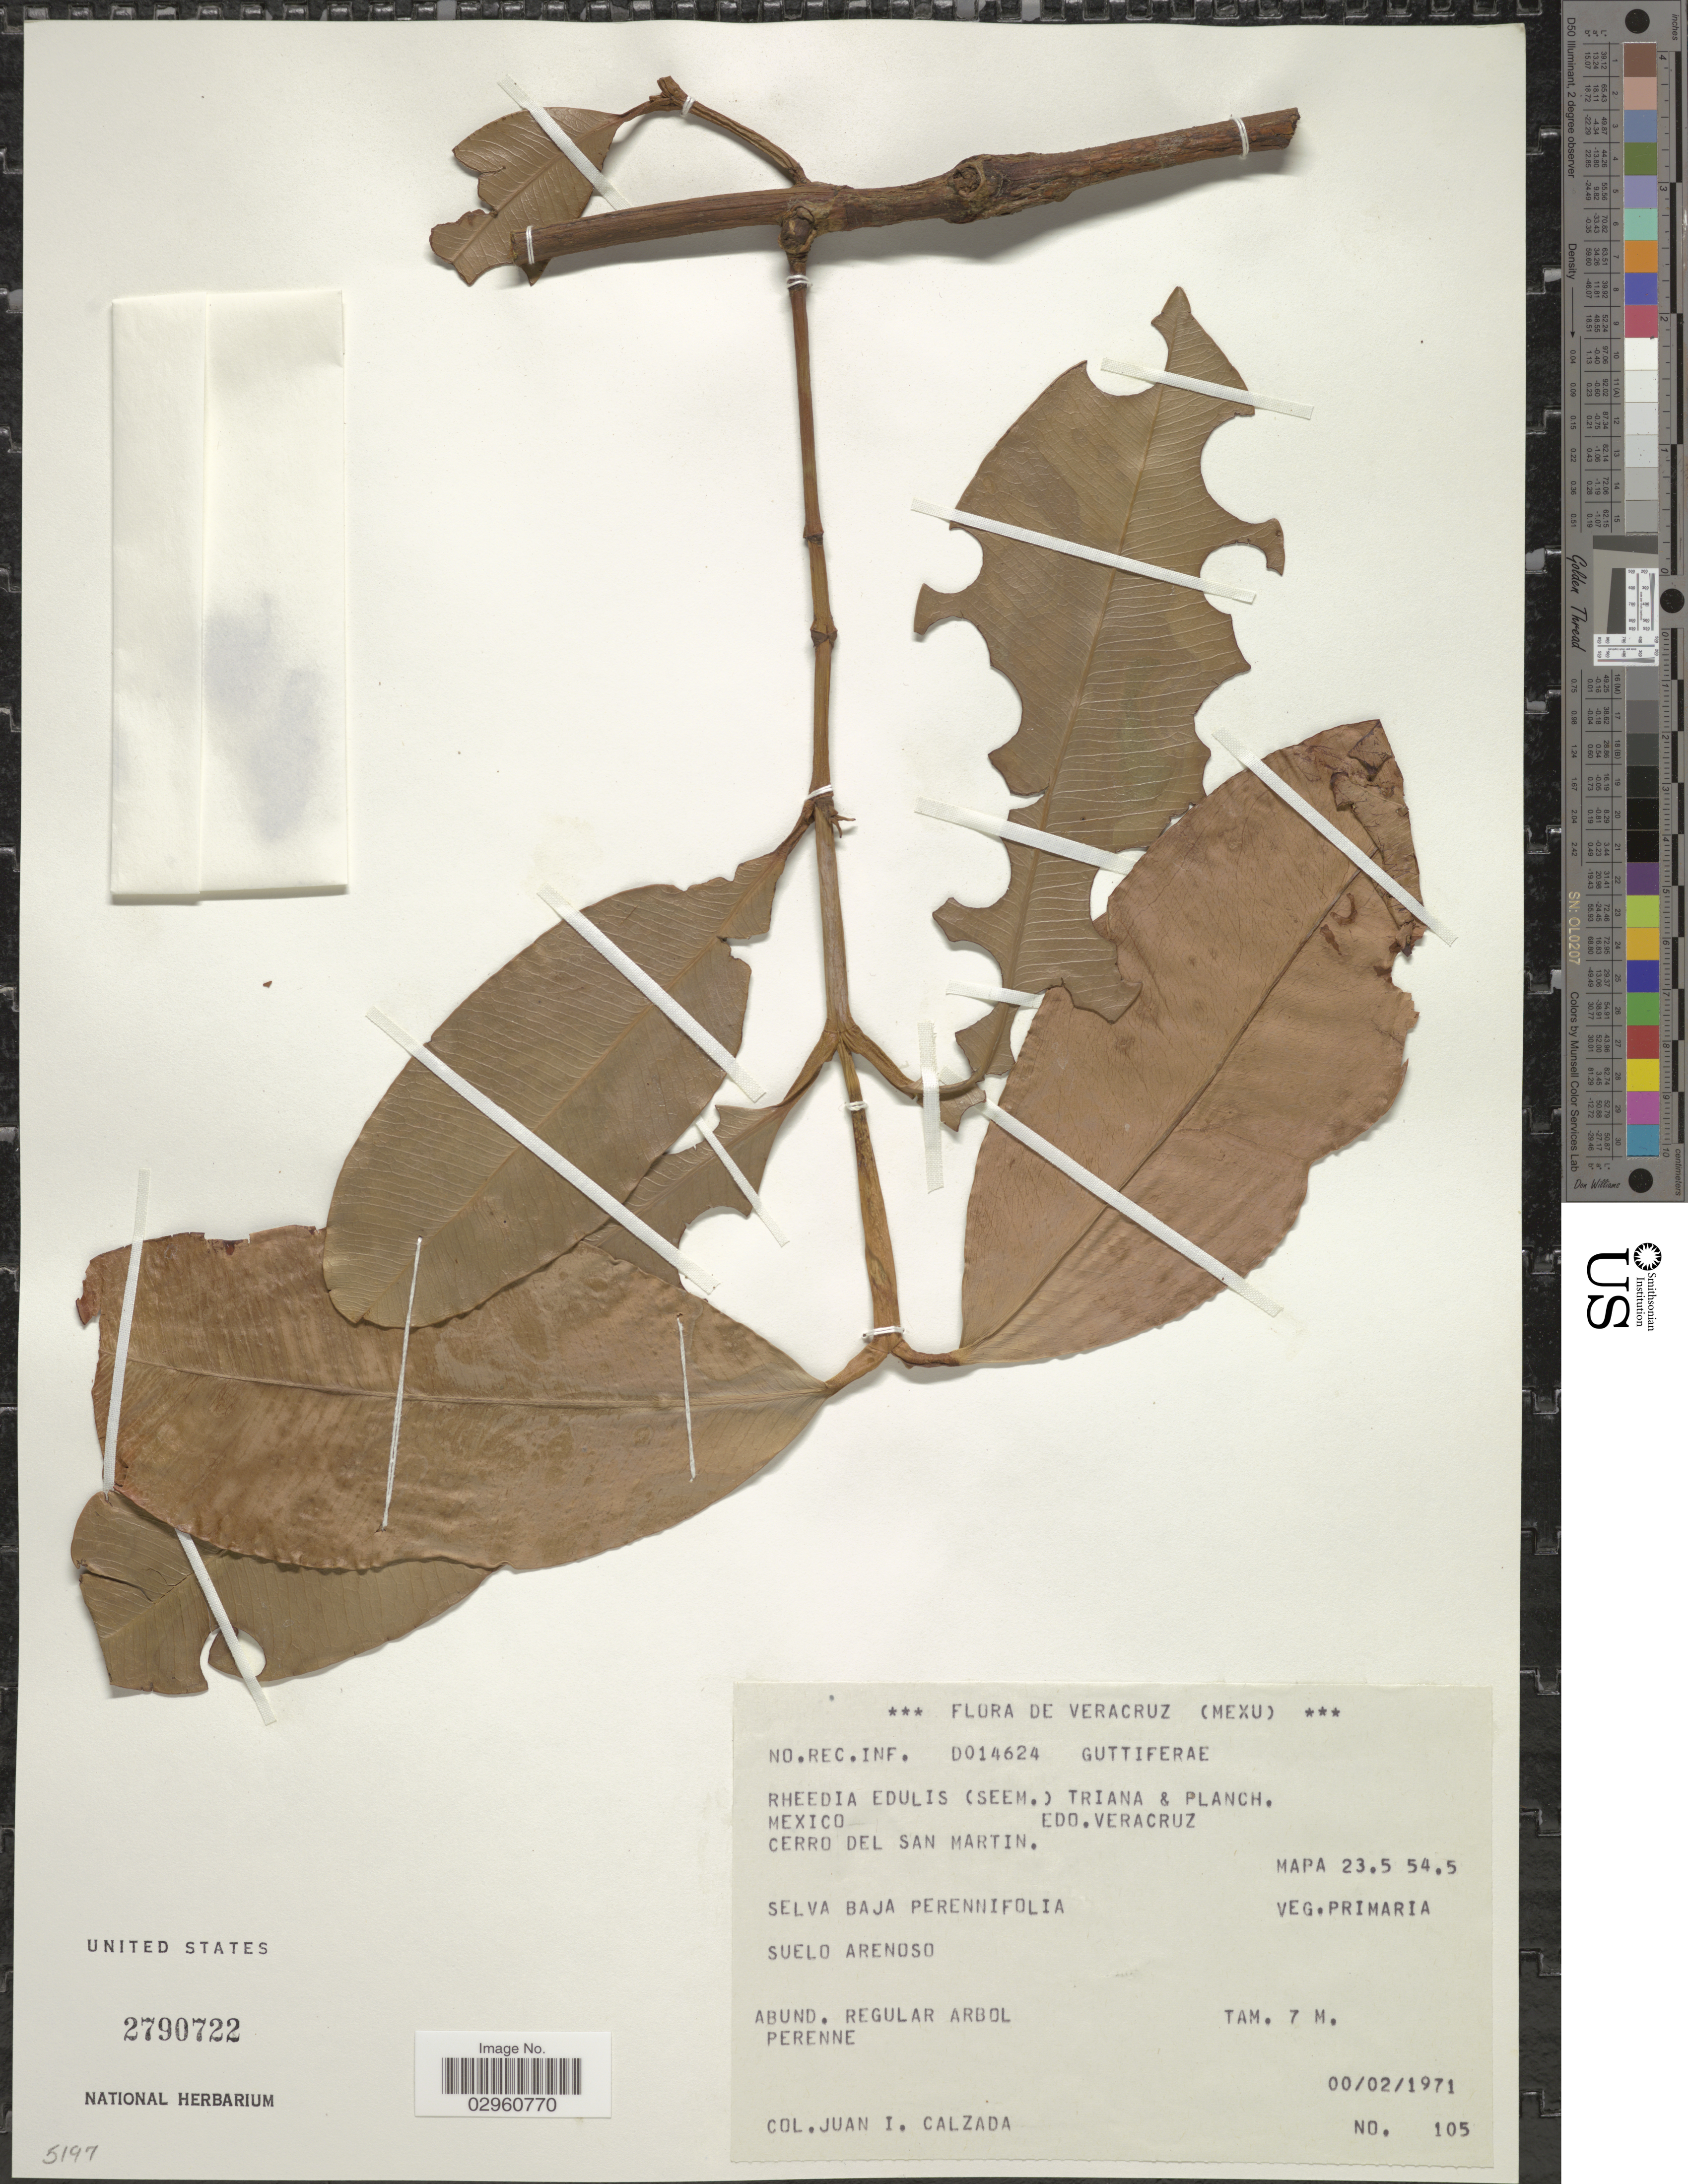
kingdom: Plantae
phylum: Tracheophyta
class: Magnoliopsida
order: Malpighiales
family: Clusiaceae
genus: Garcinia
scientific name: Garcinia intermedia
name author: (Pittier) Hammel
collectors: J. I. Calzada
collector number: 105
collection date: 1971-02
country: Mexico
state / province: Veracruz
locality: Veracruz. Edo. Veracruz. Cerro del San Martin.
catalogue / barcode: US 2790722